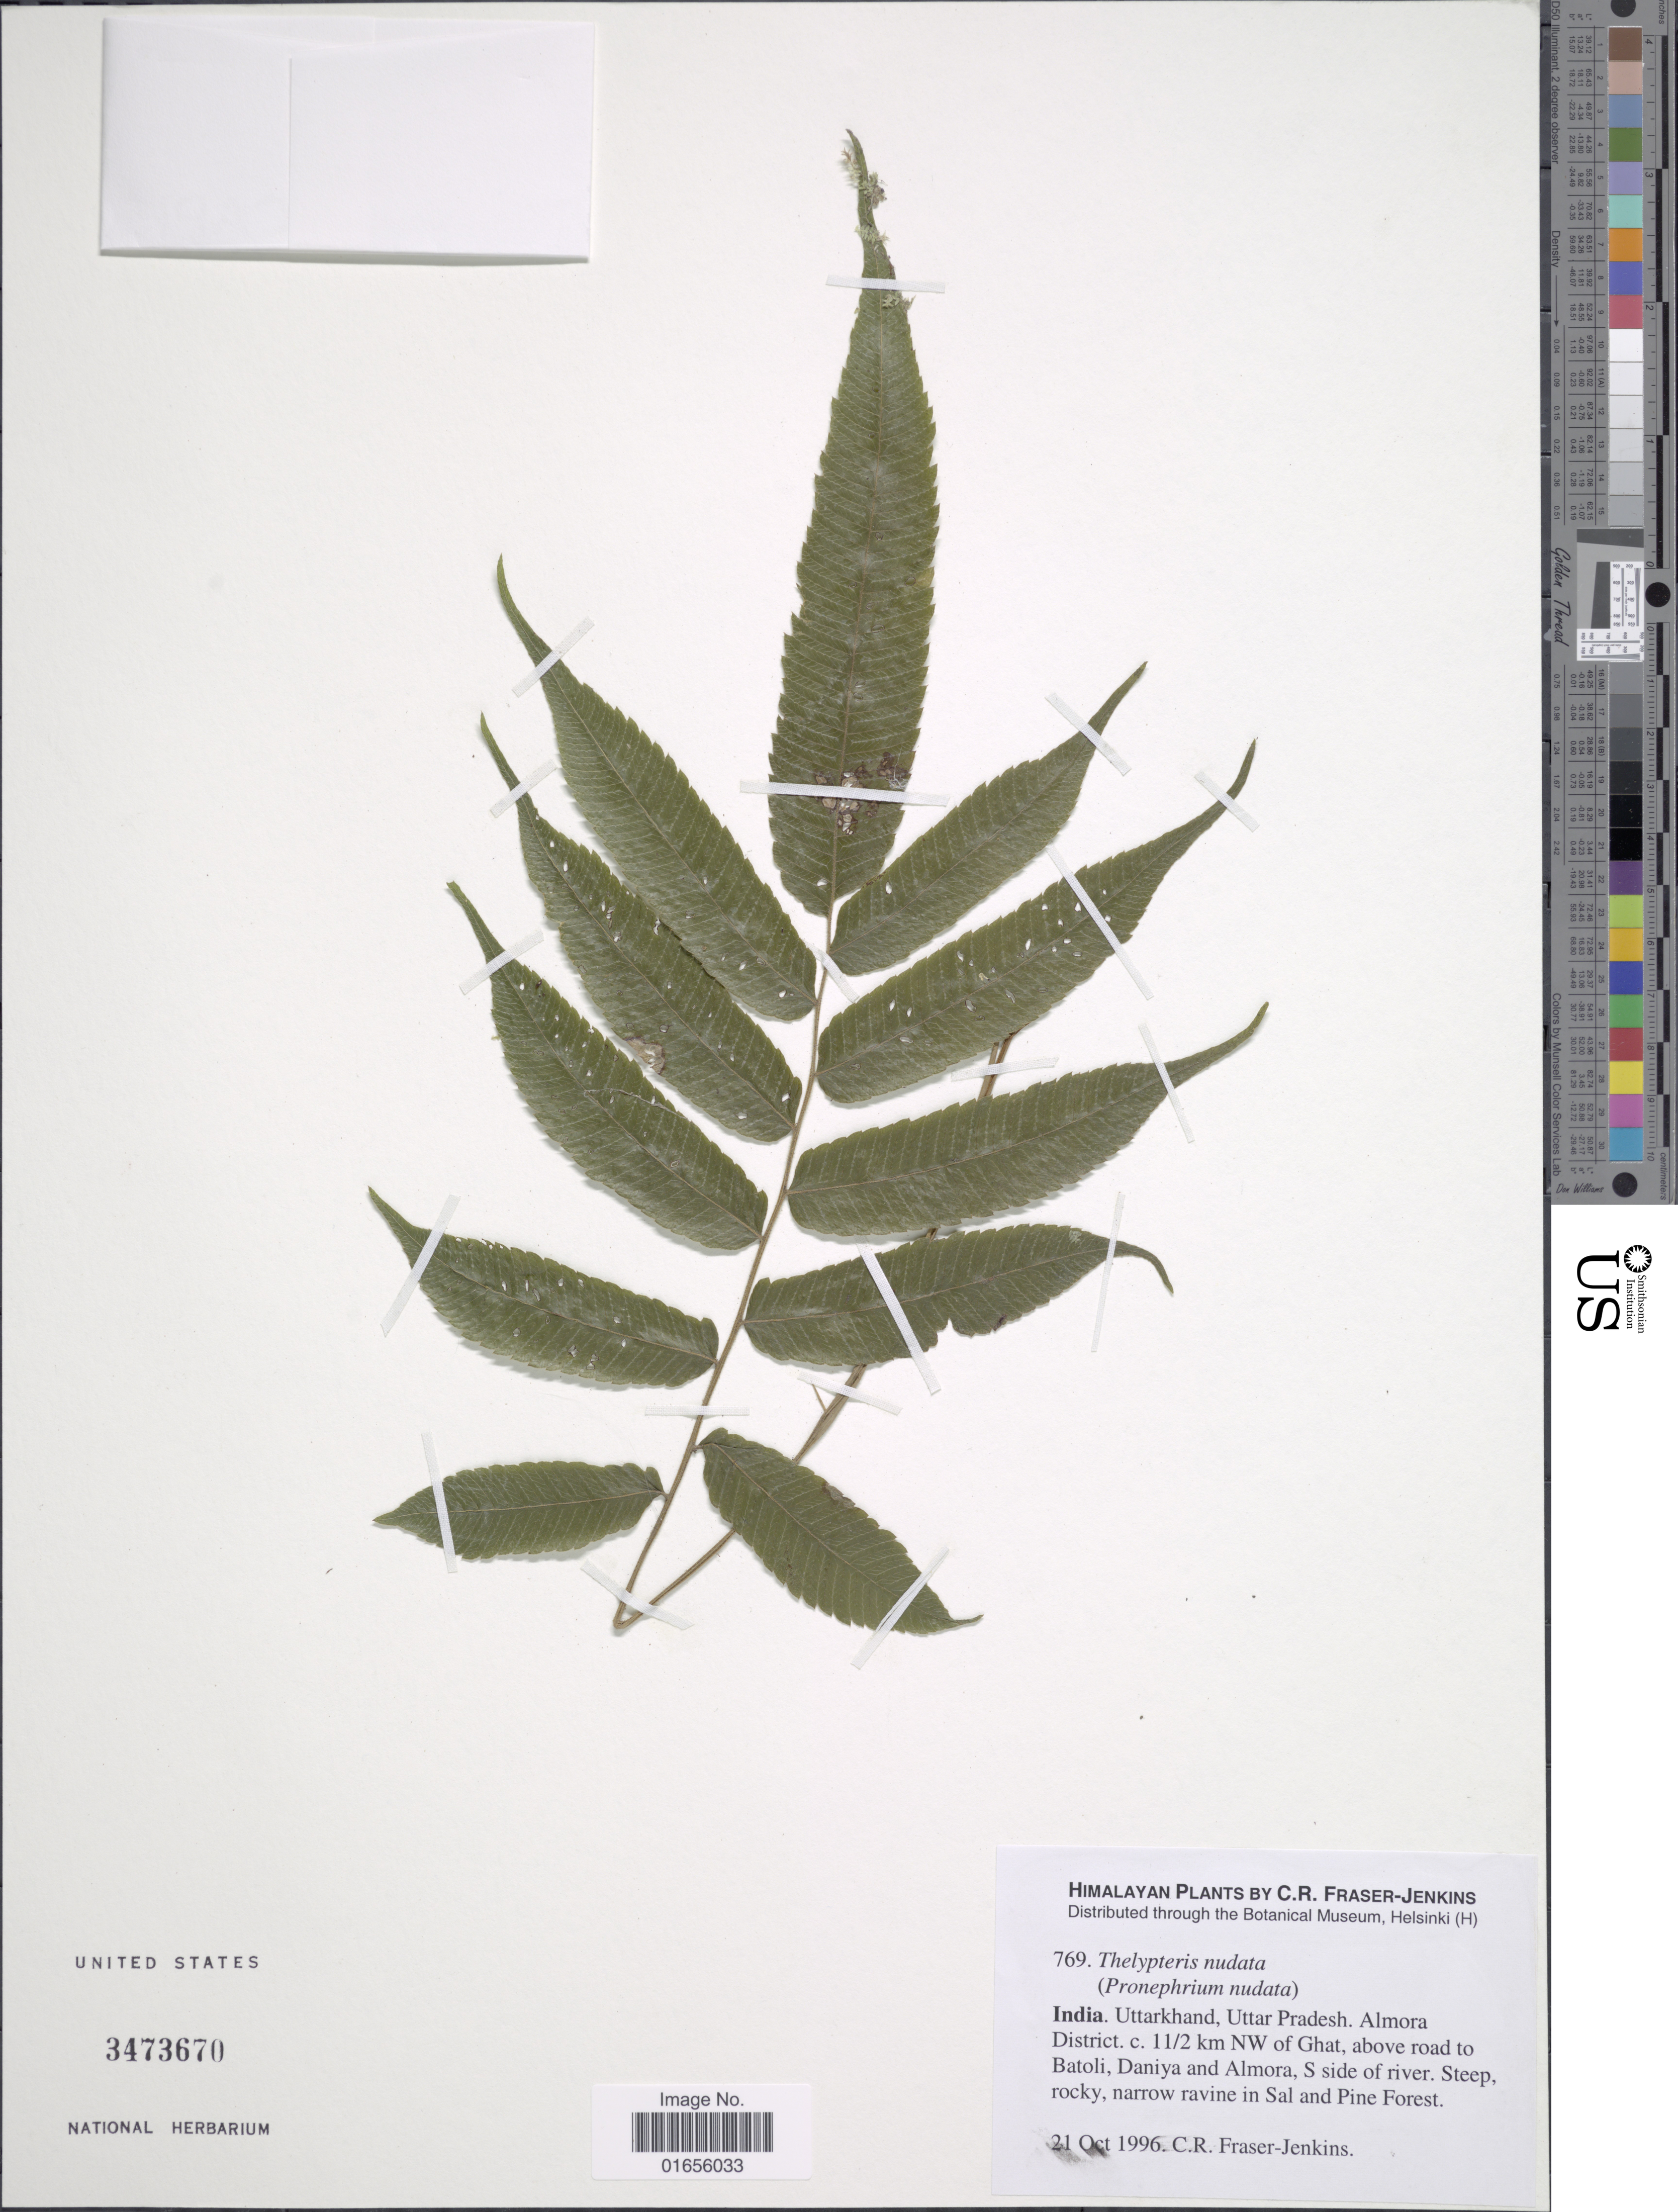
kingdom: Plantae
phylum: Tracheophyta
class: Polypodiopsida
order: Polypodiales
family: Thelypteridaceae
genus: Pronephrium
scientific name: Pronephrium nudatum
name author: (Roxb.) Holttum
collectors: C. R. Fraser-Jenkins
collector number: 769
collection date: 1996-10-21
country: India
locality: Uttarkhand, Uttar Pradesh. Almora District. c. 11/2 km NW of Ghat, above road to Batoli, Daniya and Almora, S Side of river. Steep, rocky, narrow ravine in Sal and Pine forest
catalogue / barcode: US 3473670